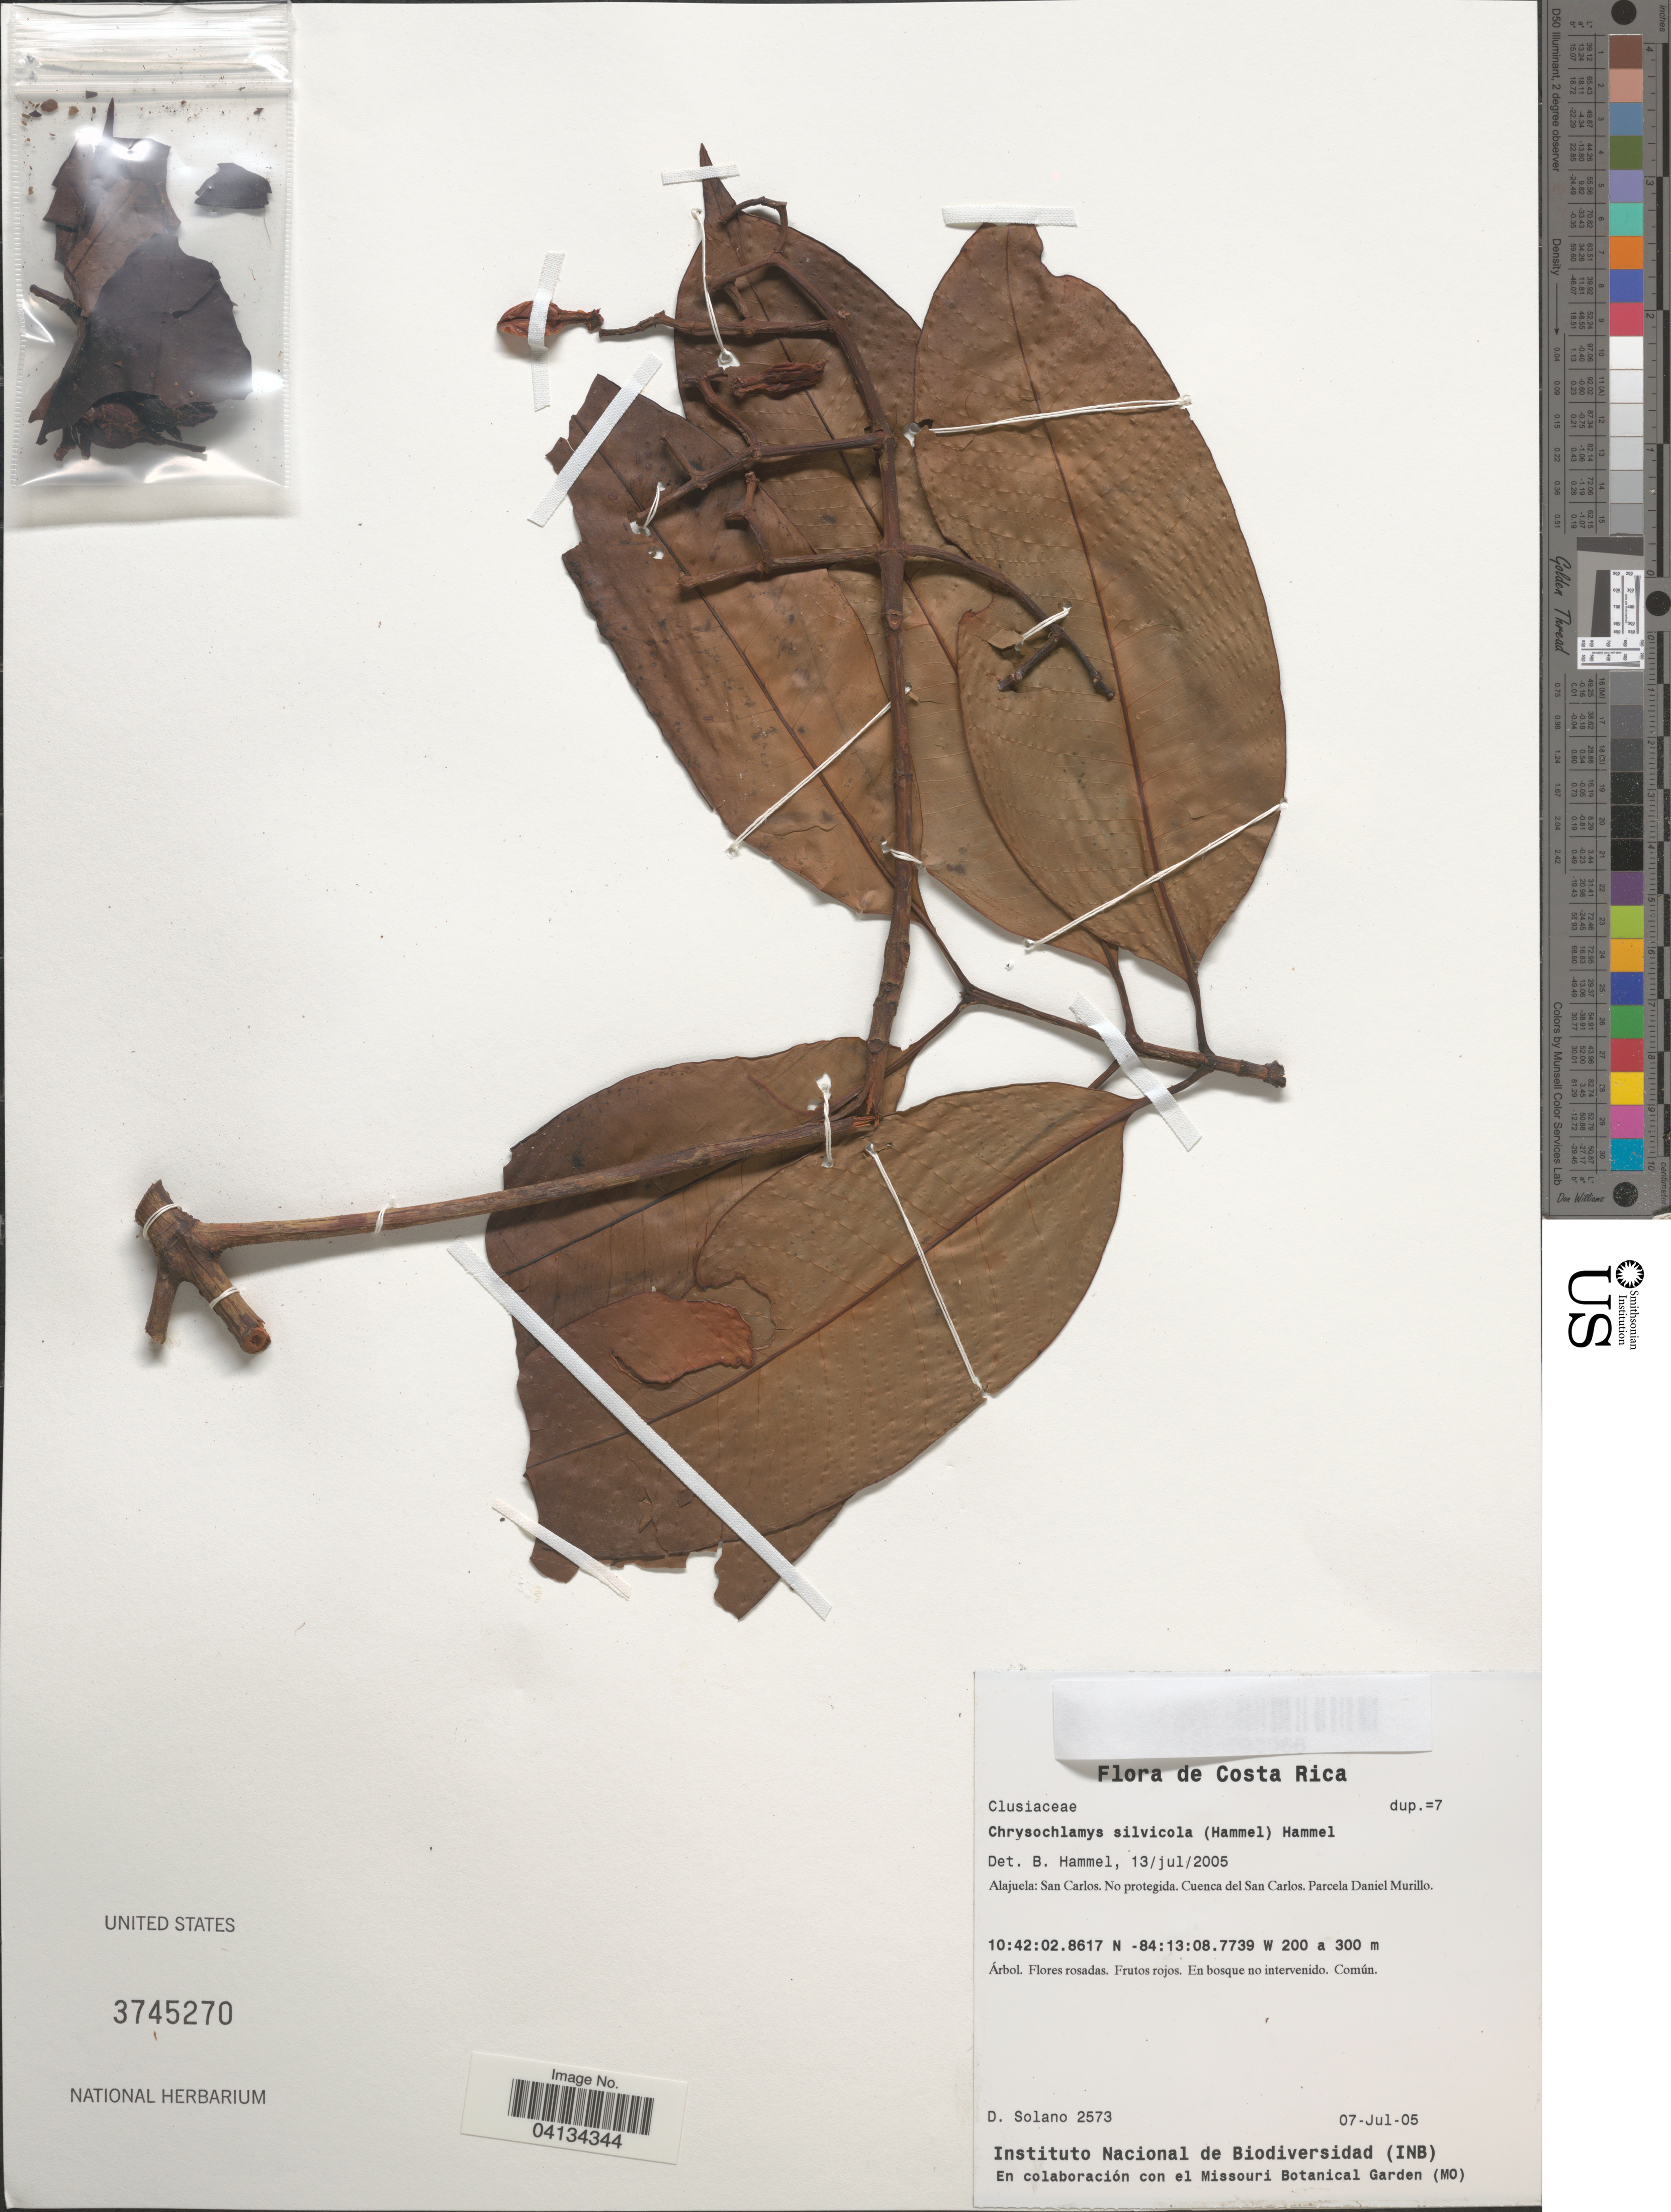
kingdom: Plantae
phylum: Tracheophyta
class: Magnoliopsida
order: Malpighiales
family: Clusiaceae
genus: Chrysochlamys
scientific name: Chrysochlamys silvicola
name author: (Hammel) Hammel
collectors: D. Solano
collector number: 2573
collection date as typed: Transcribed d/m/y: 7/7/5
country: Costa Rica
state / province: Alajuela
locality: San Carlos. No protegida. Cuenca del San Carlos. Parcela Daniel Murillo.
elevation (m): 200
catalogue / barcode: US 3745270